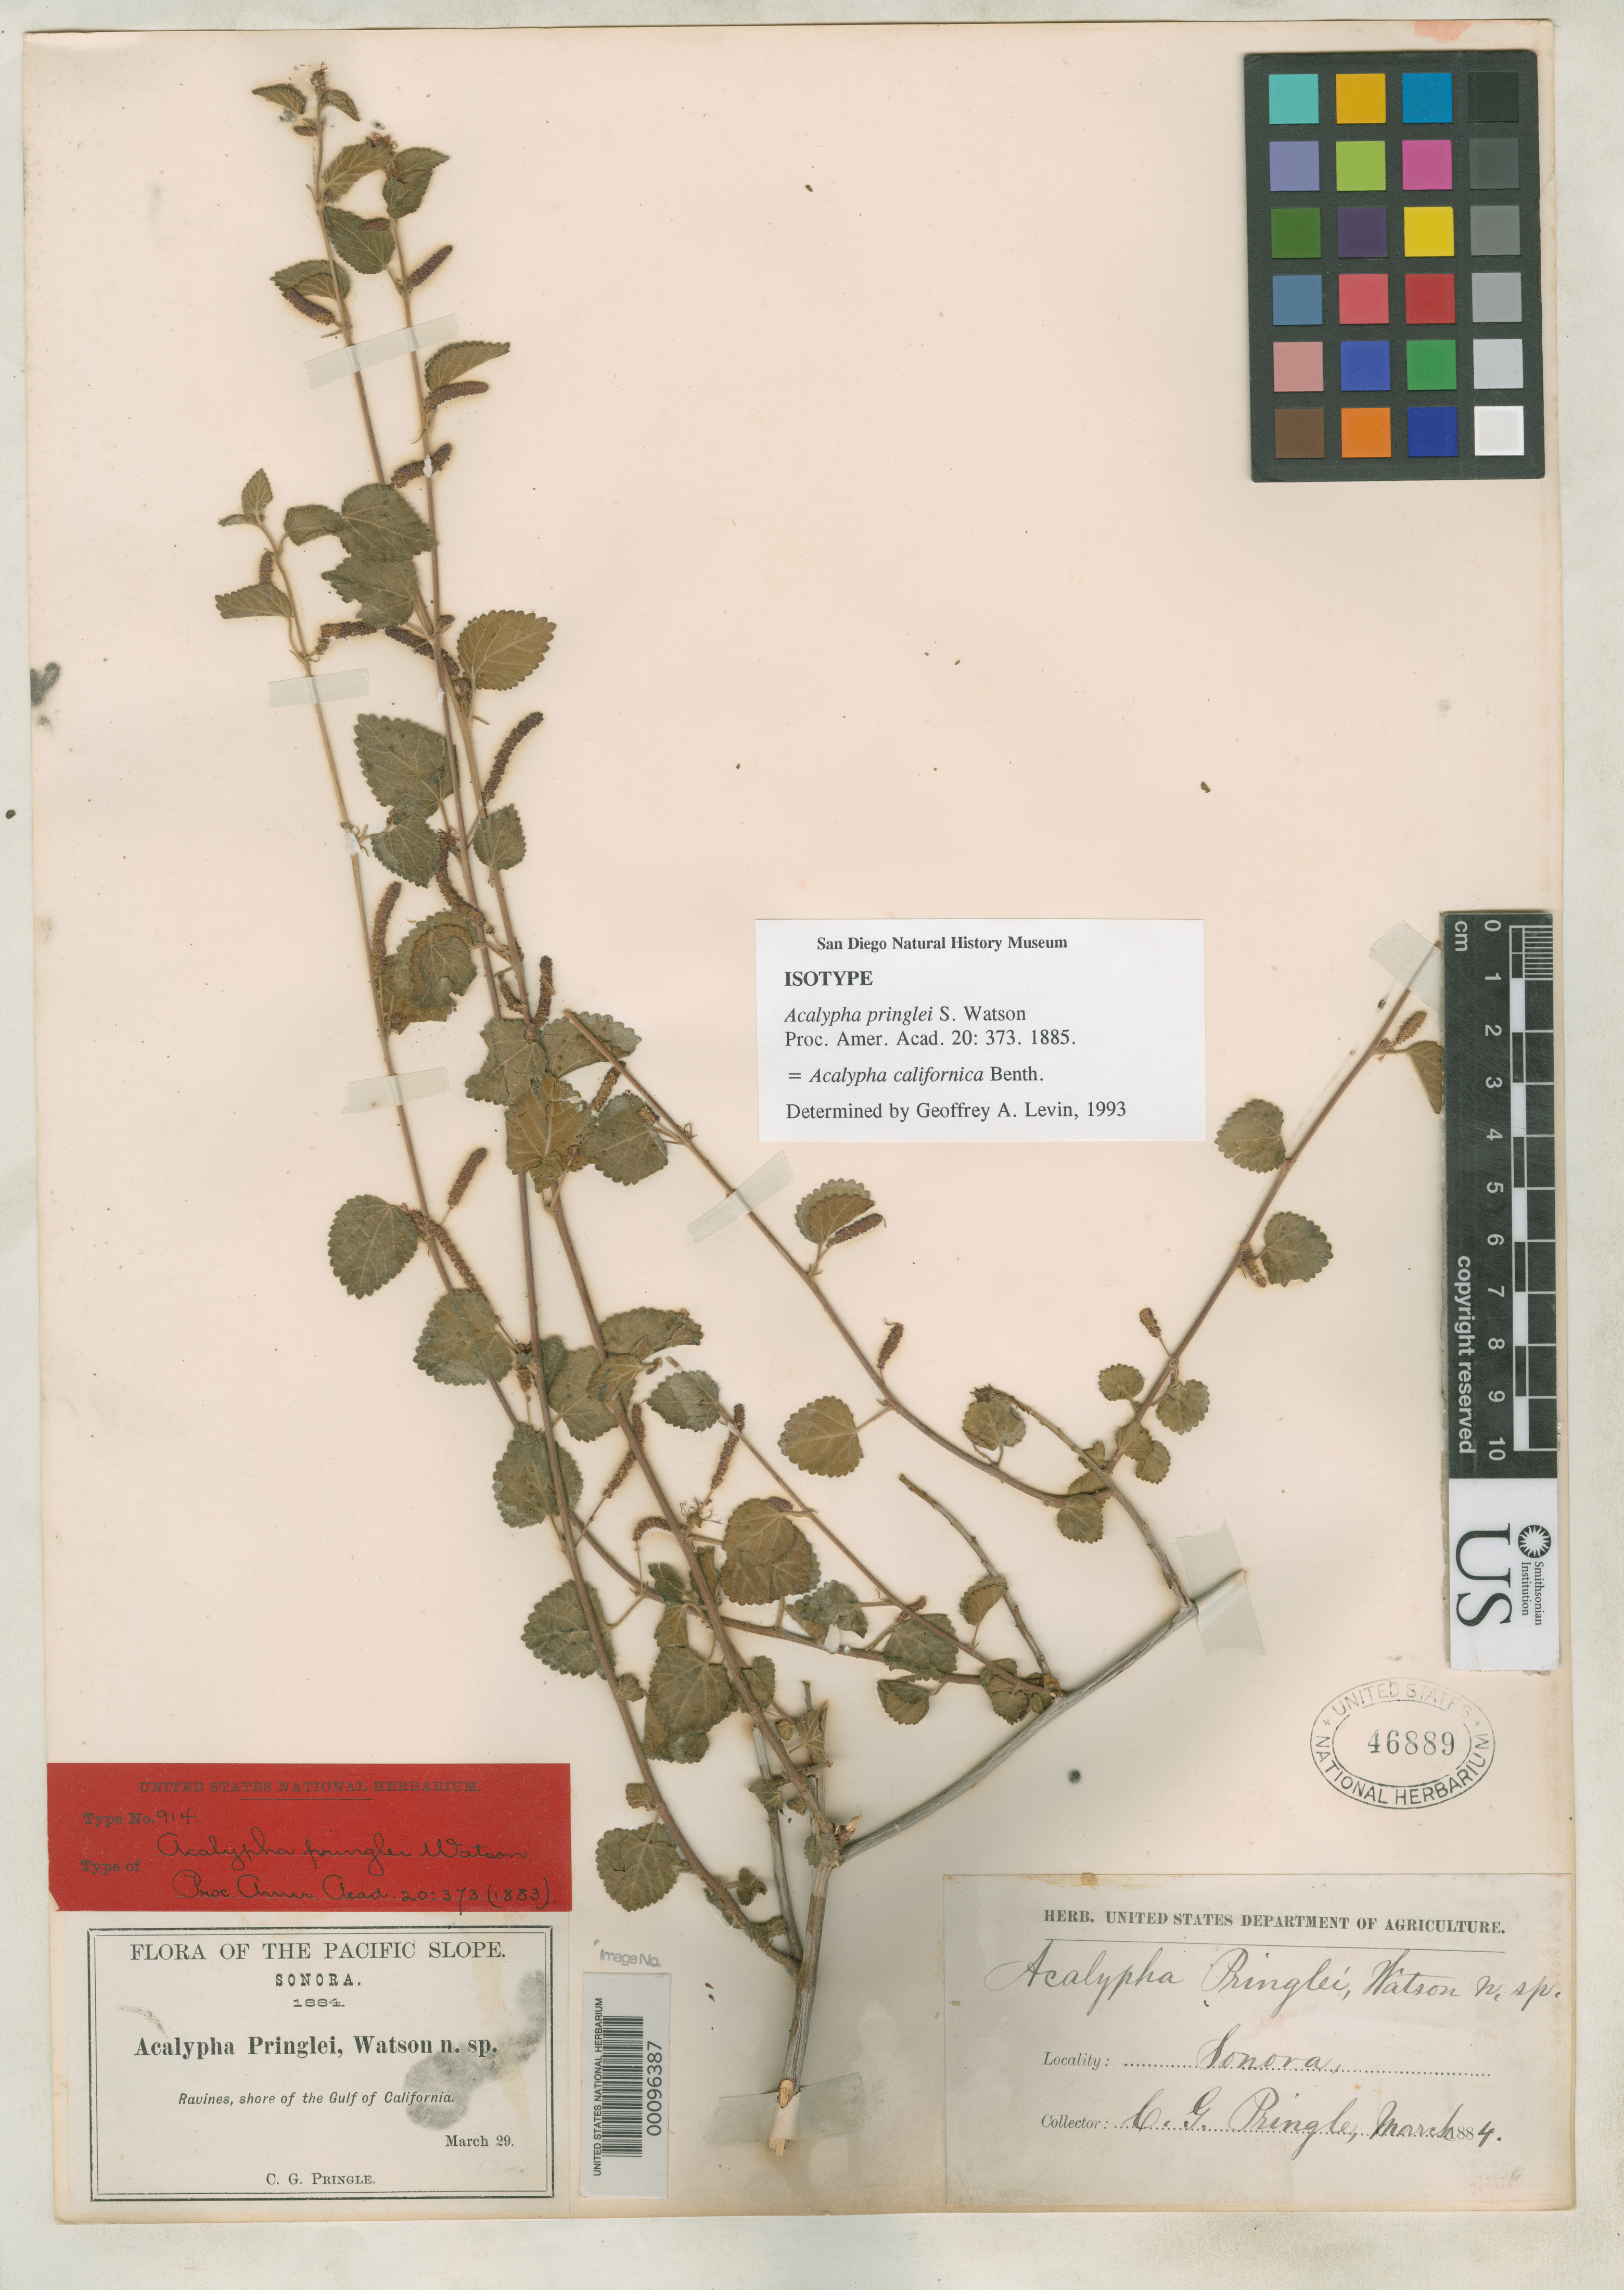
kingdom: Plantae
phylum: Tracheophyta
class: Magnoliopsida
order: Malpighiales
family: Euphorbiaceae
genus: Acalypha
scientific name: Acalypha pringlei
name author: S. Watson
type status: Isotype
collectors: C. G. Pringle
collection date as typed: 29 Mar 1884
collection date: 1884-03-29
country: Mexico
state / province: Sonora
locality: Shore of Gulf of California.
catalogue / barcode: US 46889